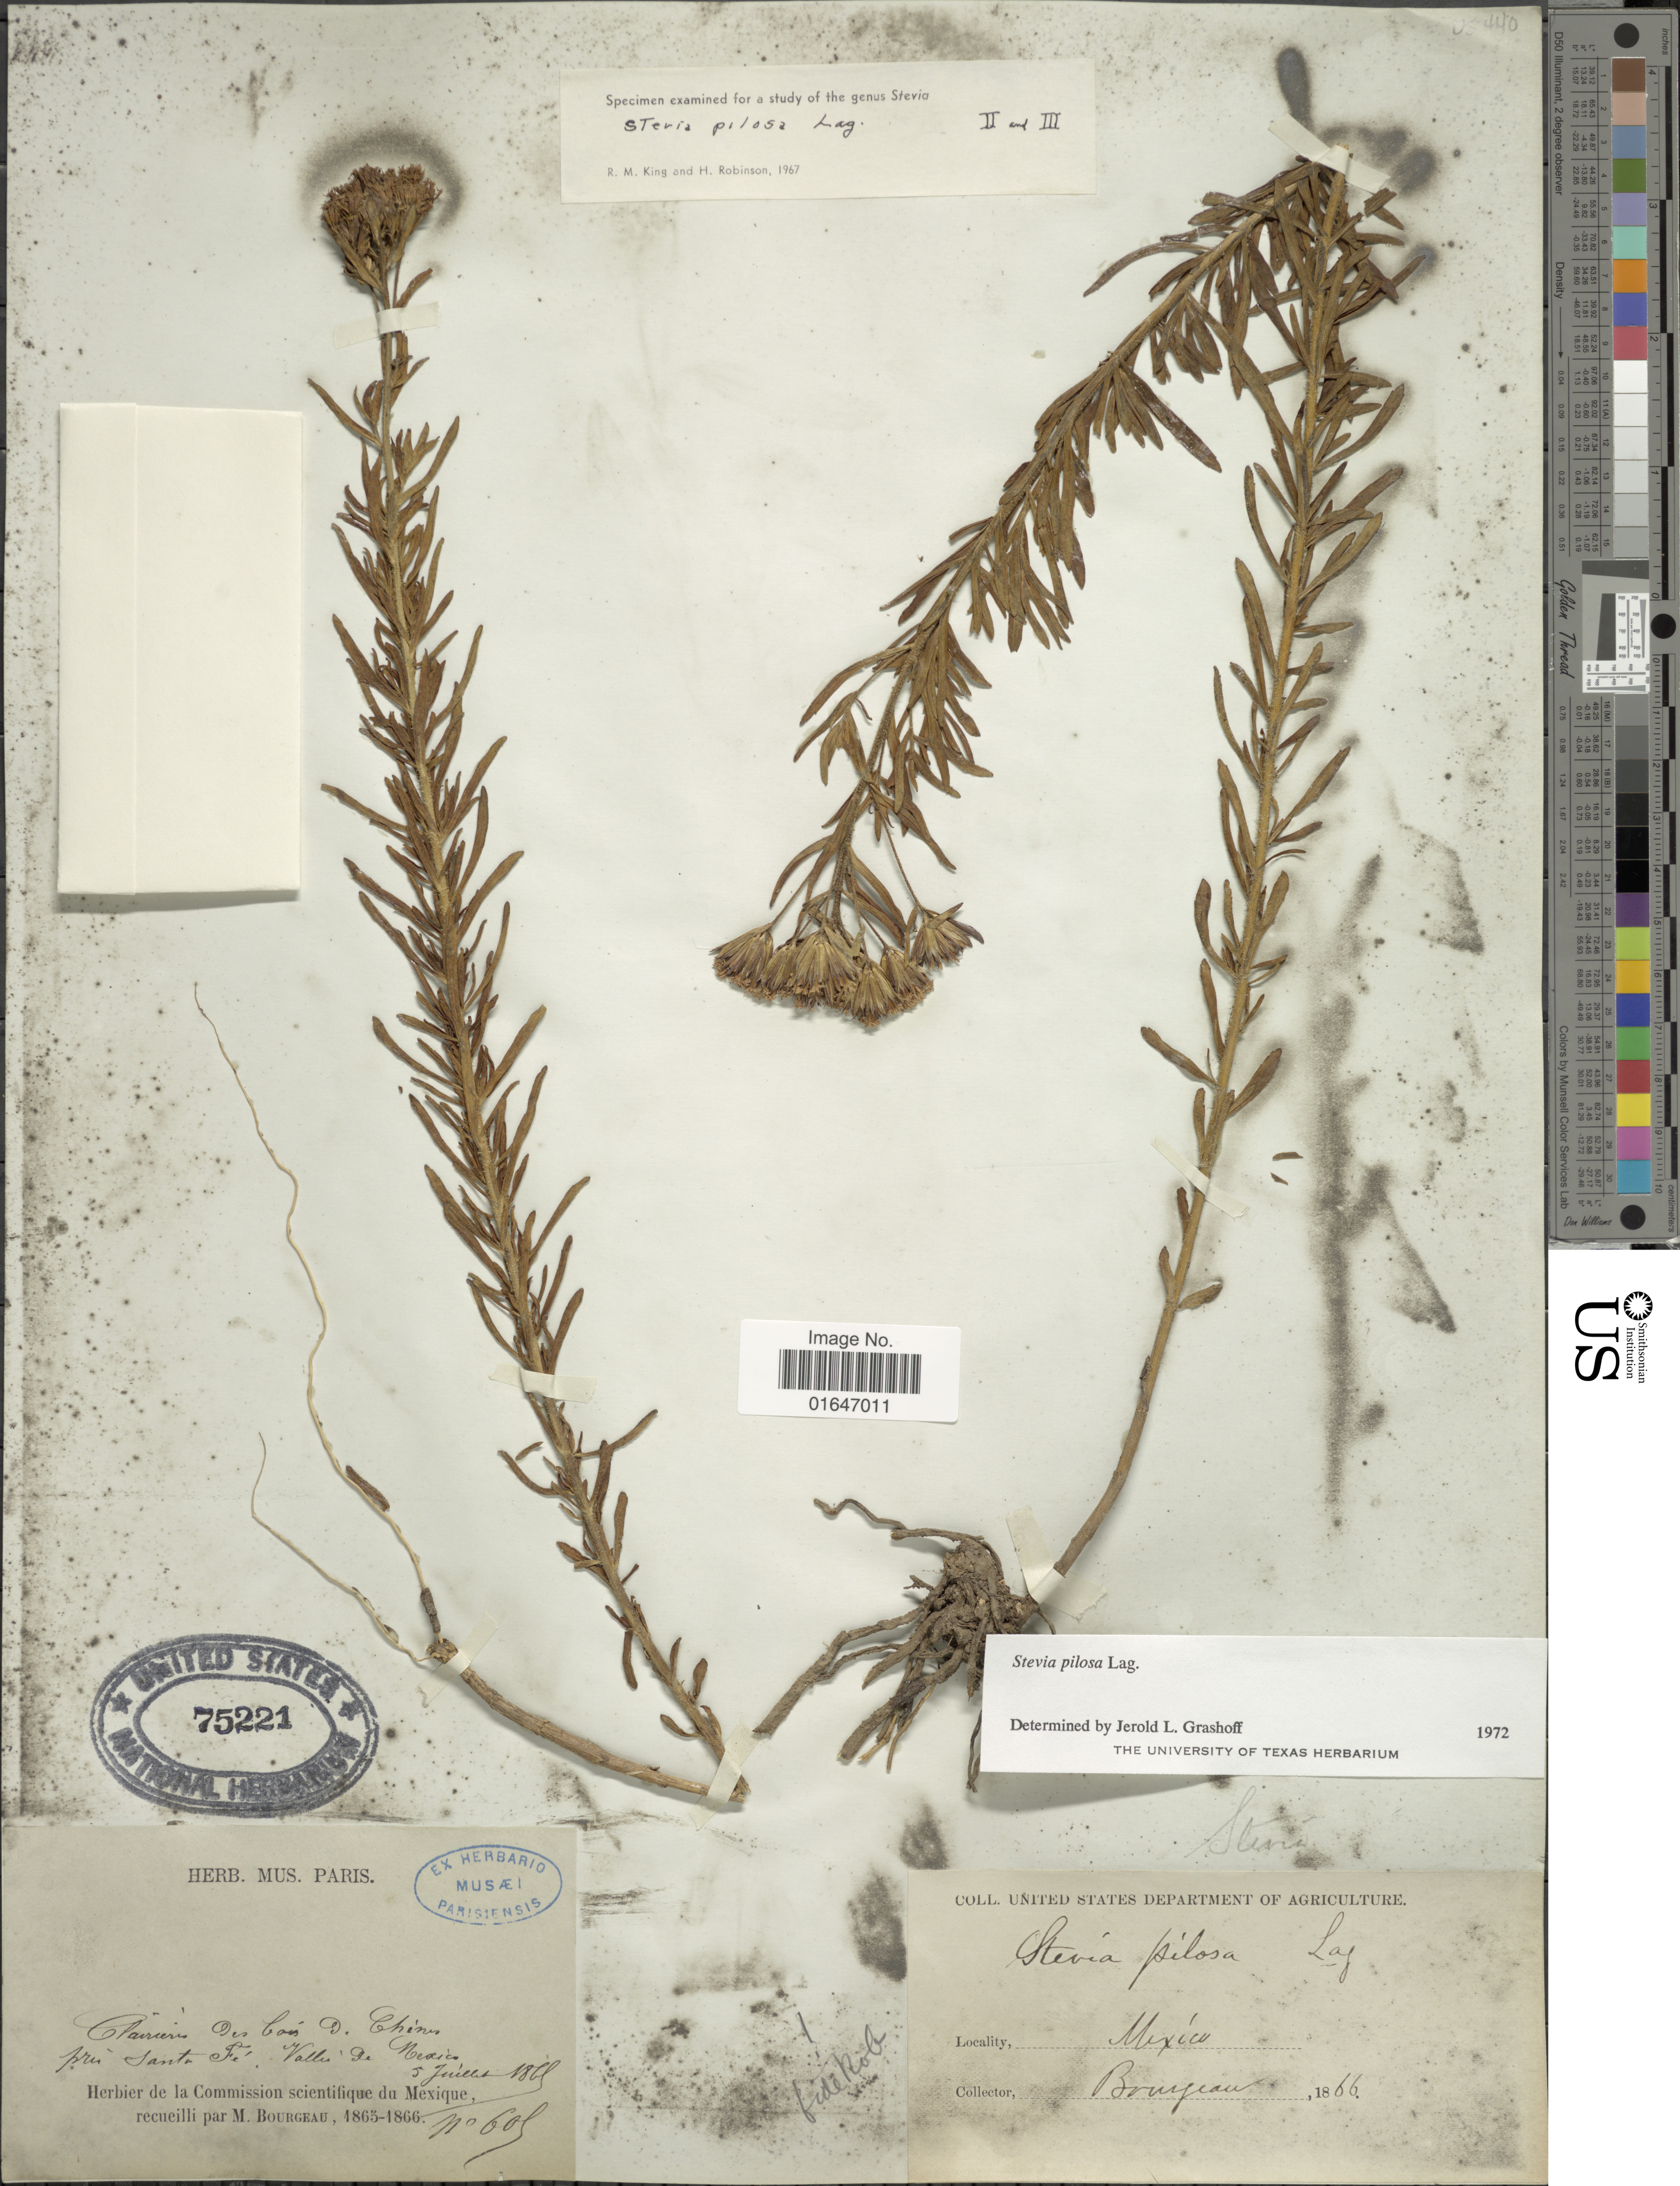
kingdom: Plantae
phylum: Tracheophyta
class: Magnoliopsida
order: Asterales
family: Asteraceae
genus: Stevia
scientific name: Stevia pilosa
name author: Lag.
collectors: M. Bourgeau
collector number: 605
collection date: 1866-07-05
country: Mexico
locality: Praires des bois D. Chines pres Sante Fé, Vallee de Mexico.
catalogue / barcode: US 75221